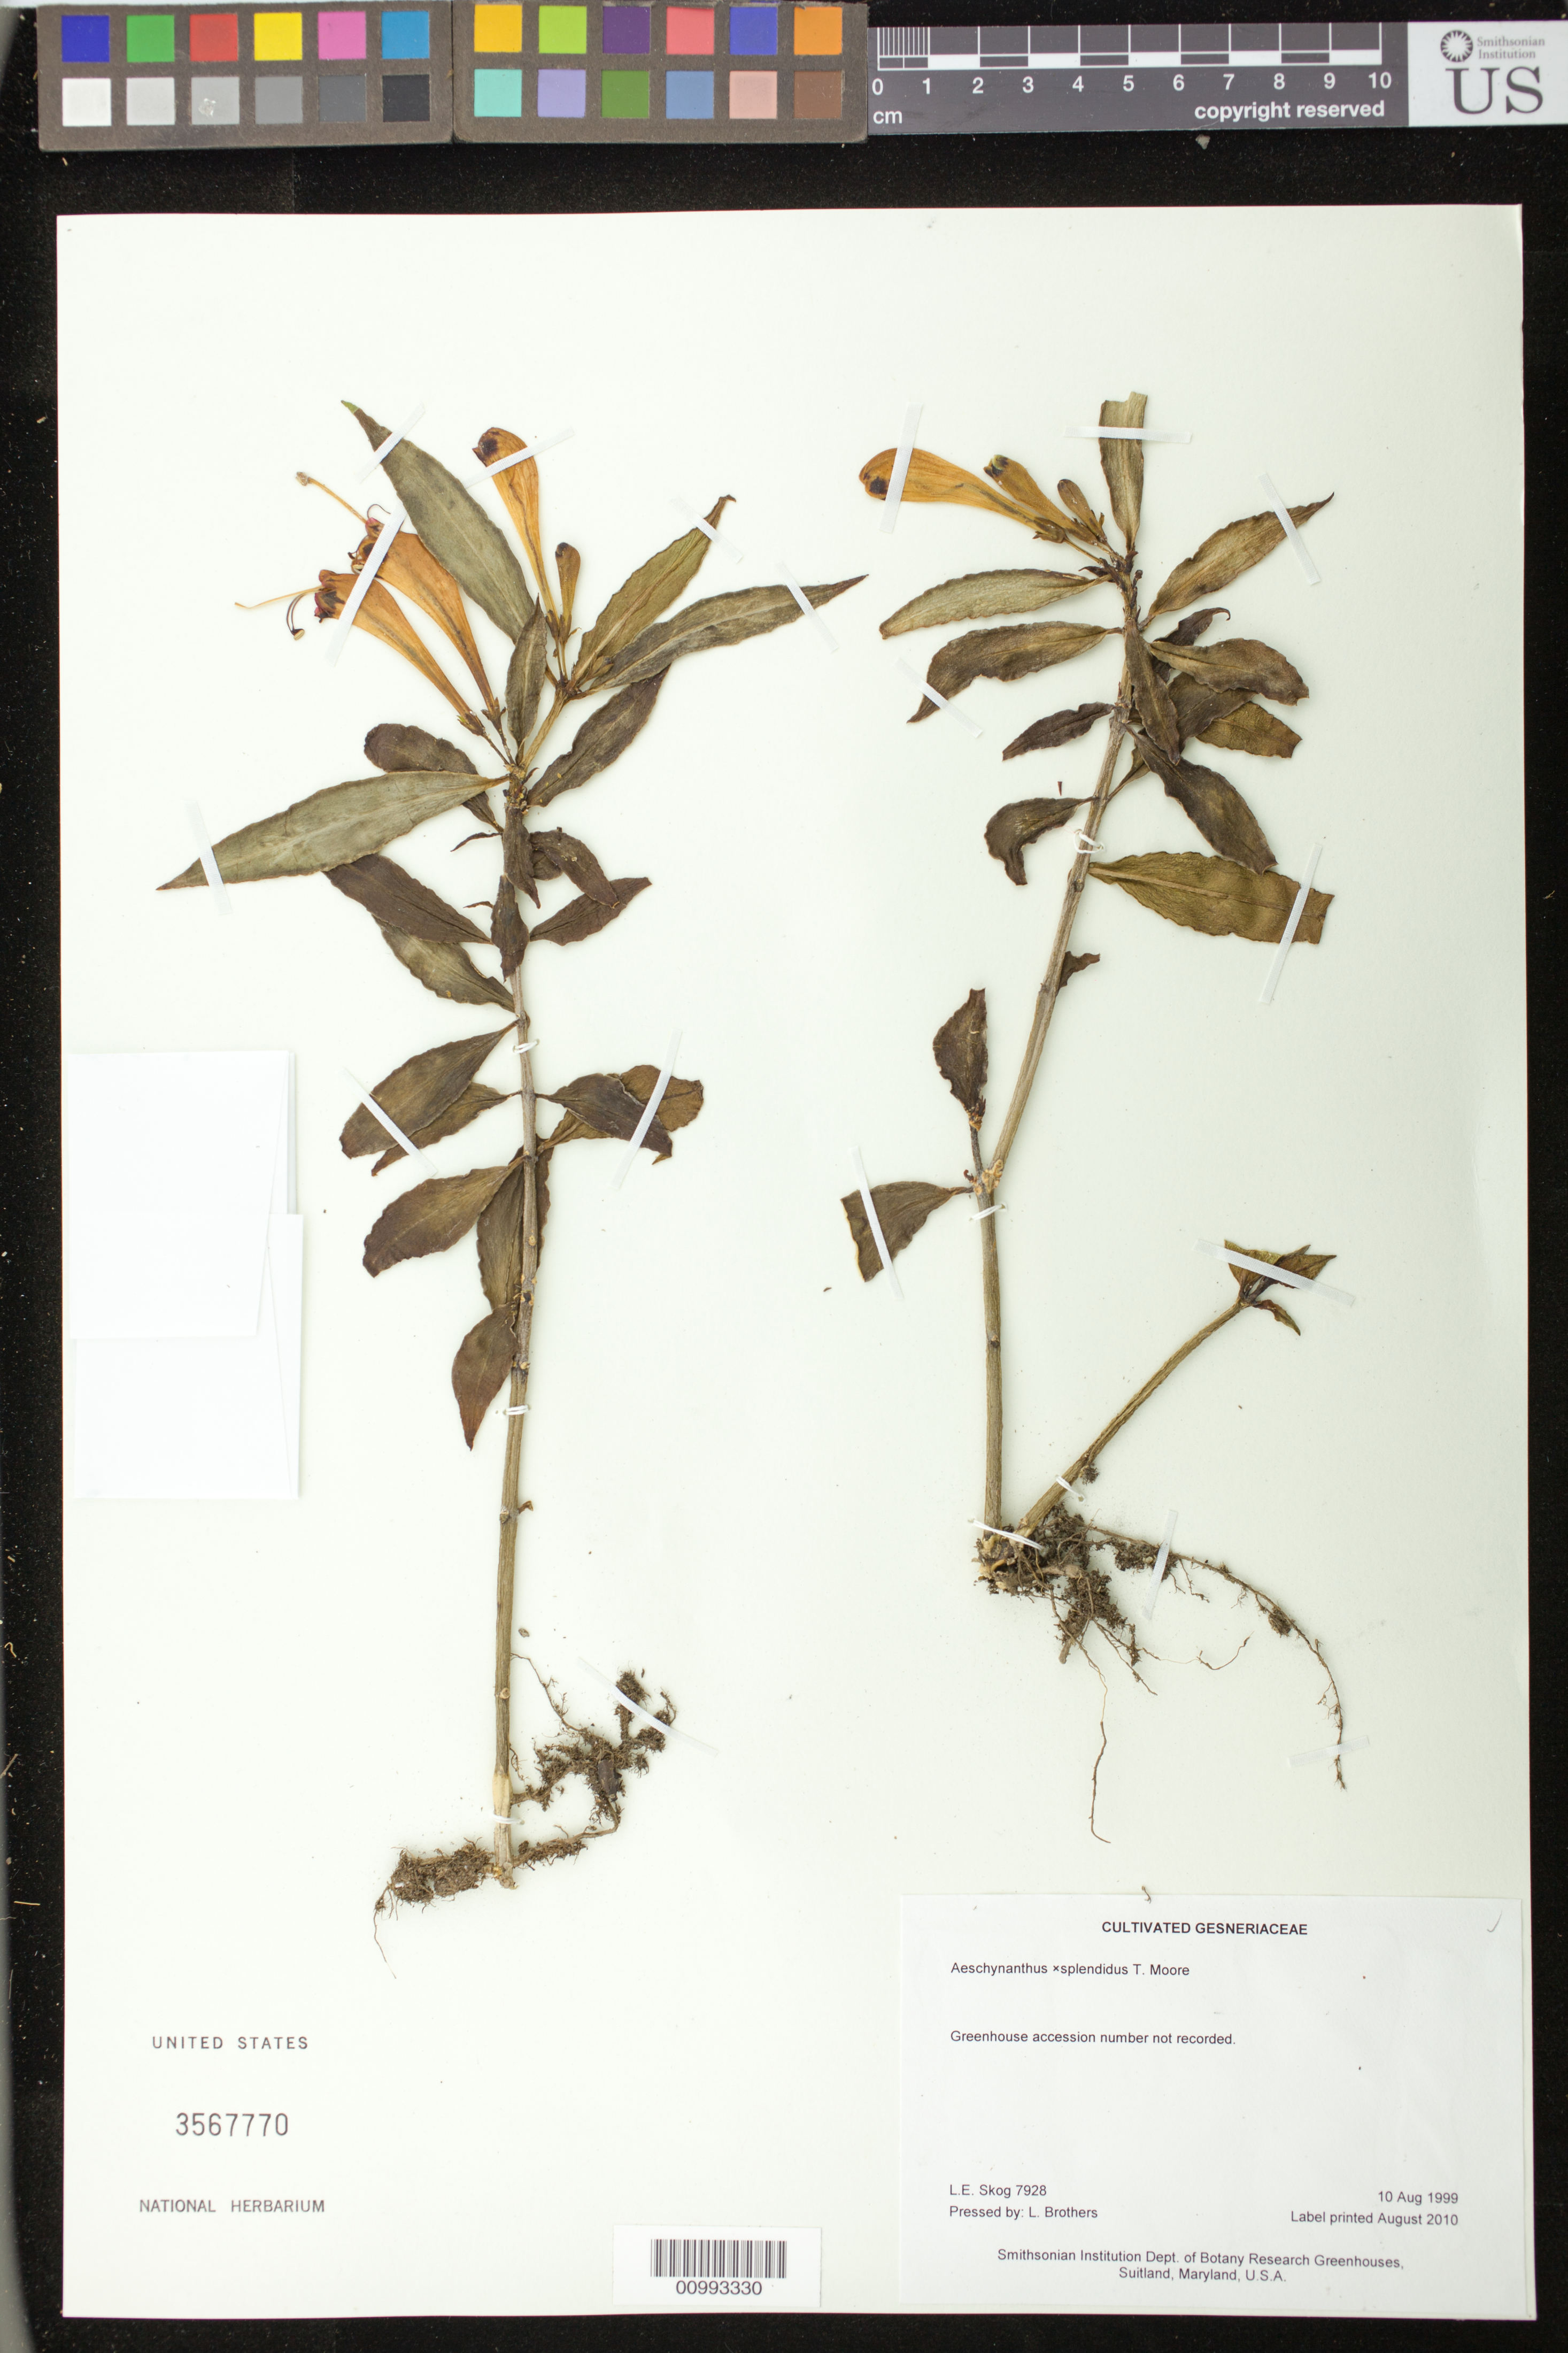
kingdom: Plantae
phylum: Tracheophyta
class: Magnoliopsida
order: Lamiales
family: Gesneriaceae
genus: Aeschynanthus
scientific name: Aeschynanthus x splendidus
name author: T. Moore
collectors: L. E. Skog & L. Brothers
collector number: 7928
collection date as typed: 10 Aug 1999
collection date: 1999-08-10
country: United States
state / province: Maryland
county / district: Prince George's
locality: Smithsonian Institution Dept. of Botany Research Greenhouses, Suitland, Maryland, U.S.A.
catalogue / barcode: US 3567770